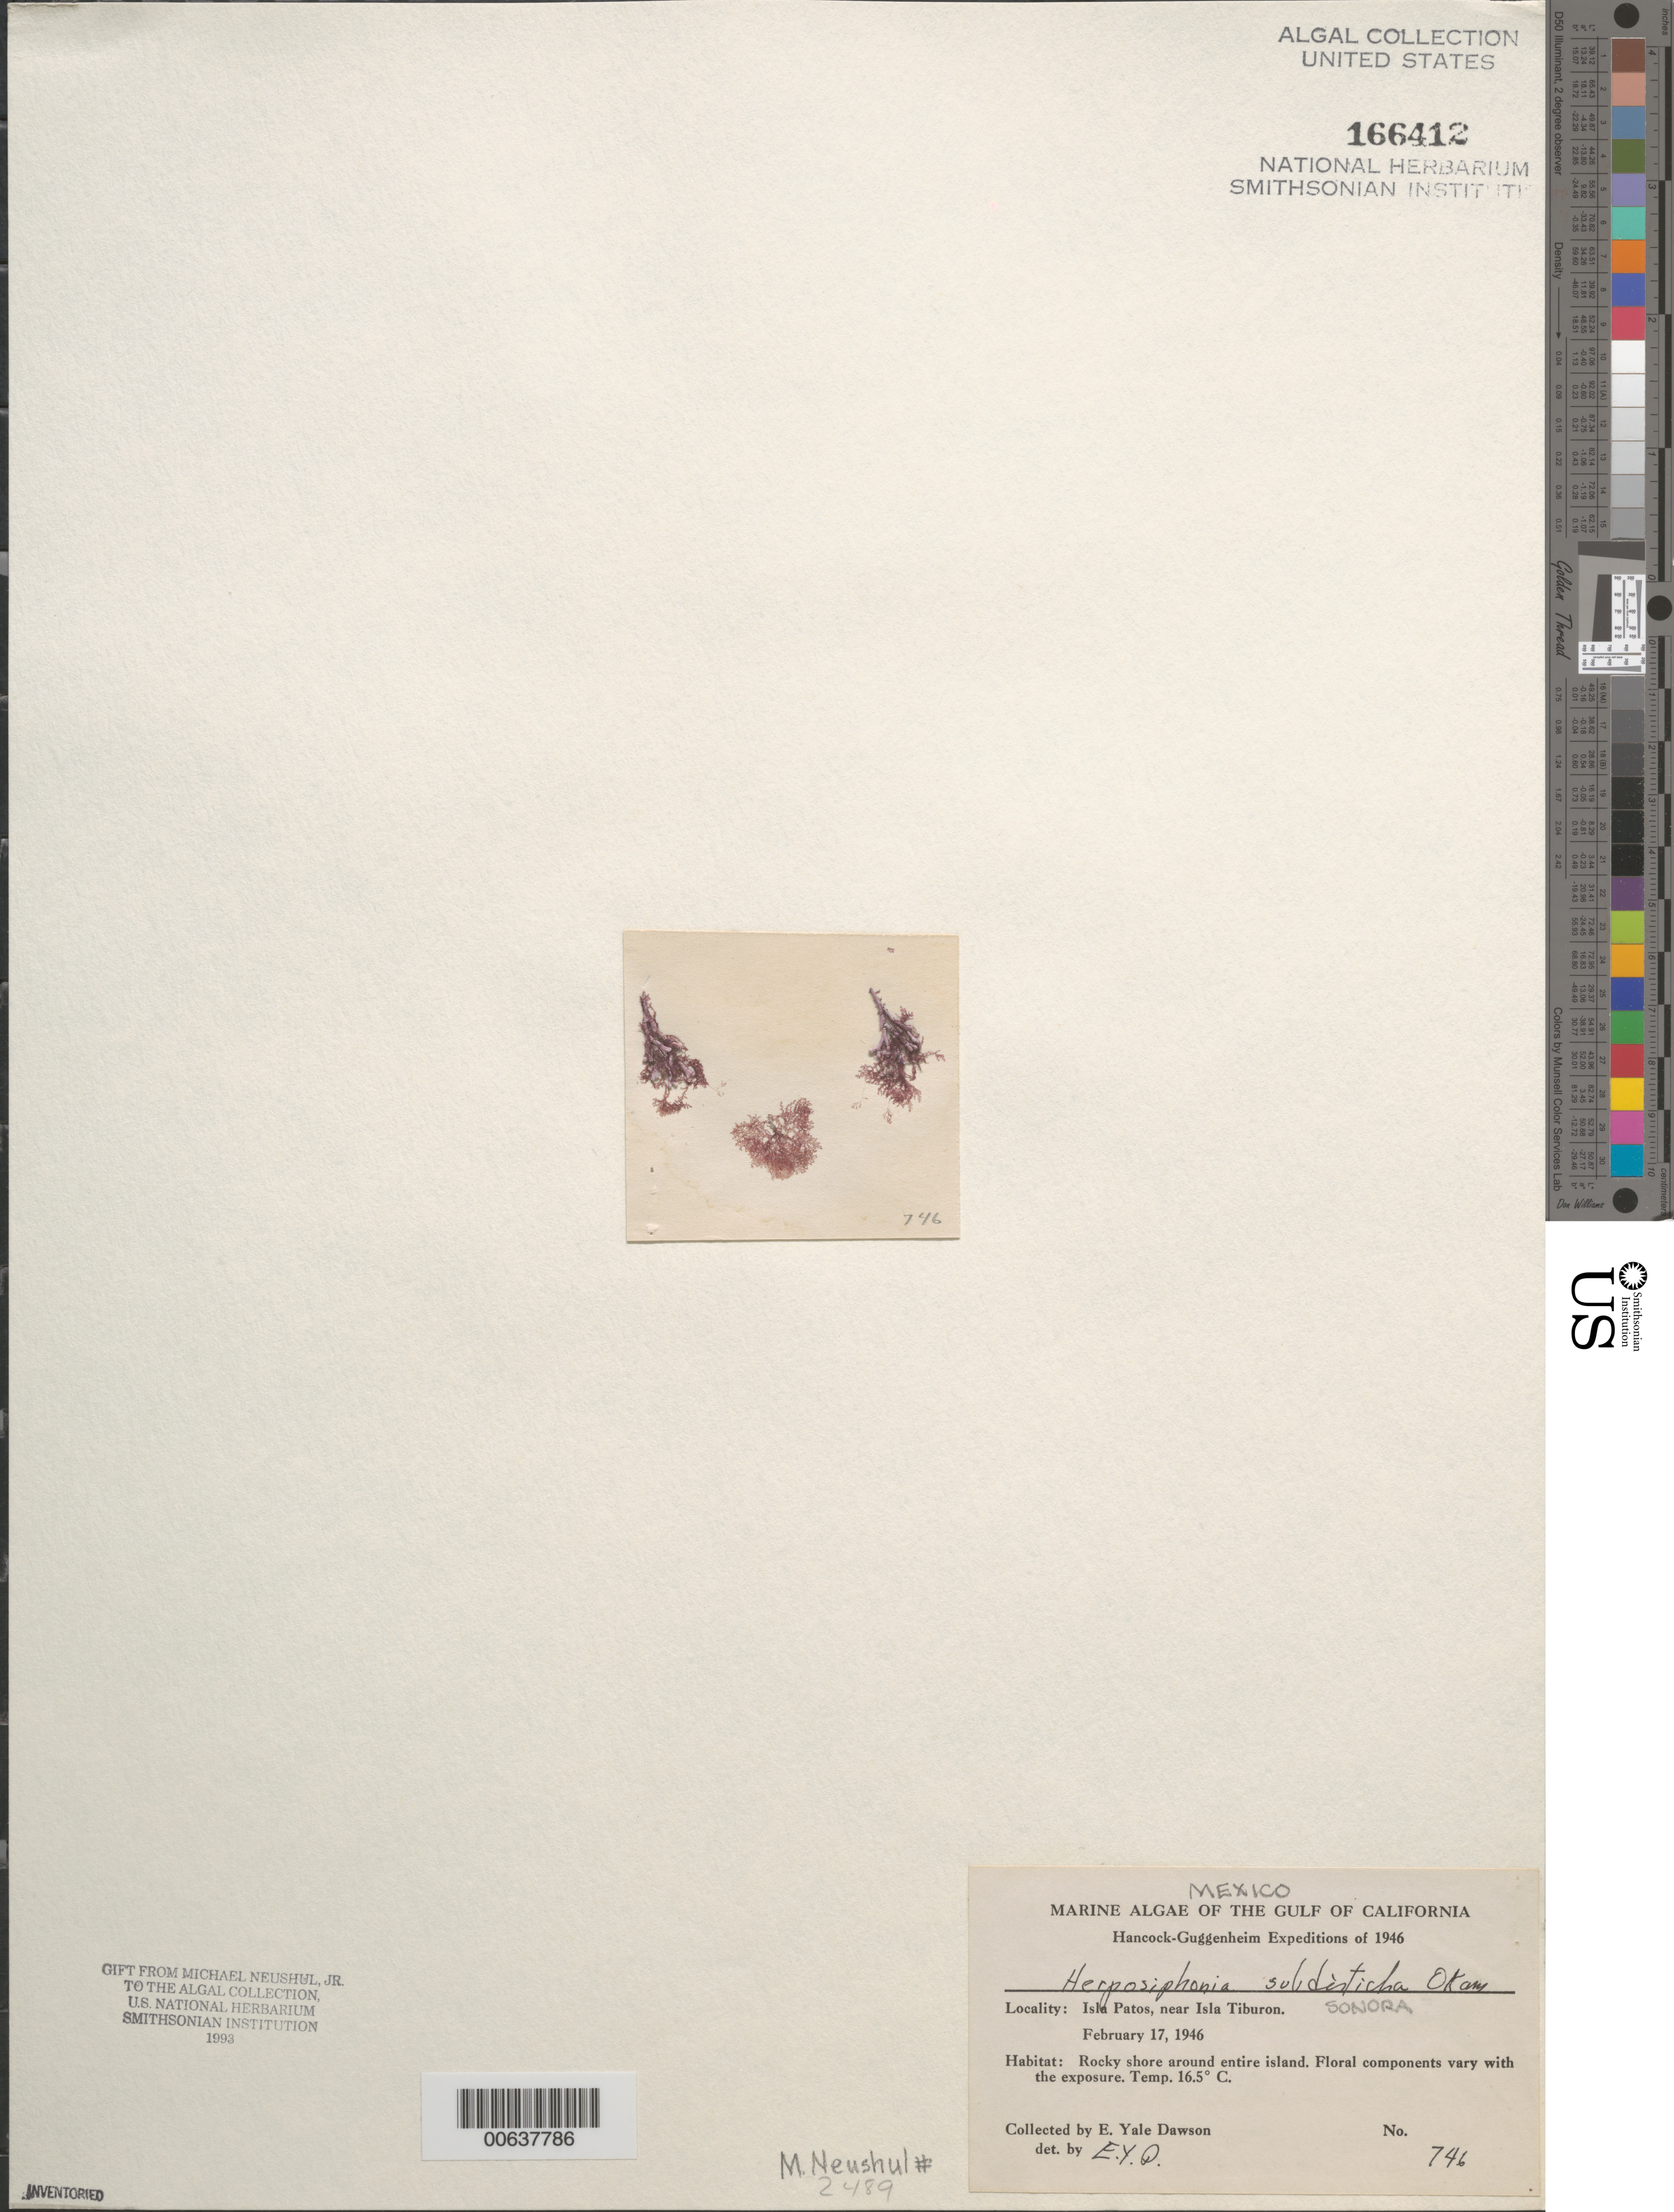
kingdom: Plantae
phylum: Rhodophyta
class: Florideophyceae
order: Ceramiales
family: Rhodomelaceae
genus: Herposiphonia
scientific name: Herposiphonia subdisticha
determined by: Dawson, E. Y.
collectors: E. Y. Dawson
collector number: EYD 746 & Neushul 2489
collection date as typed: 17 Feb 1946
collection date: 1946-02-17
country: Mexico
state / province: Sonora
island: Isla Patos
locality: Near Isla Tiburon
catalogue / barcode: US 166412